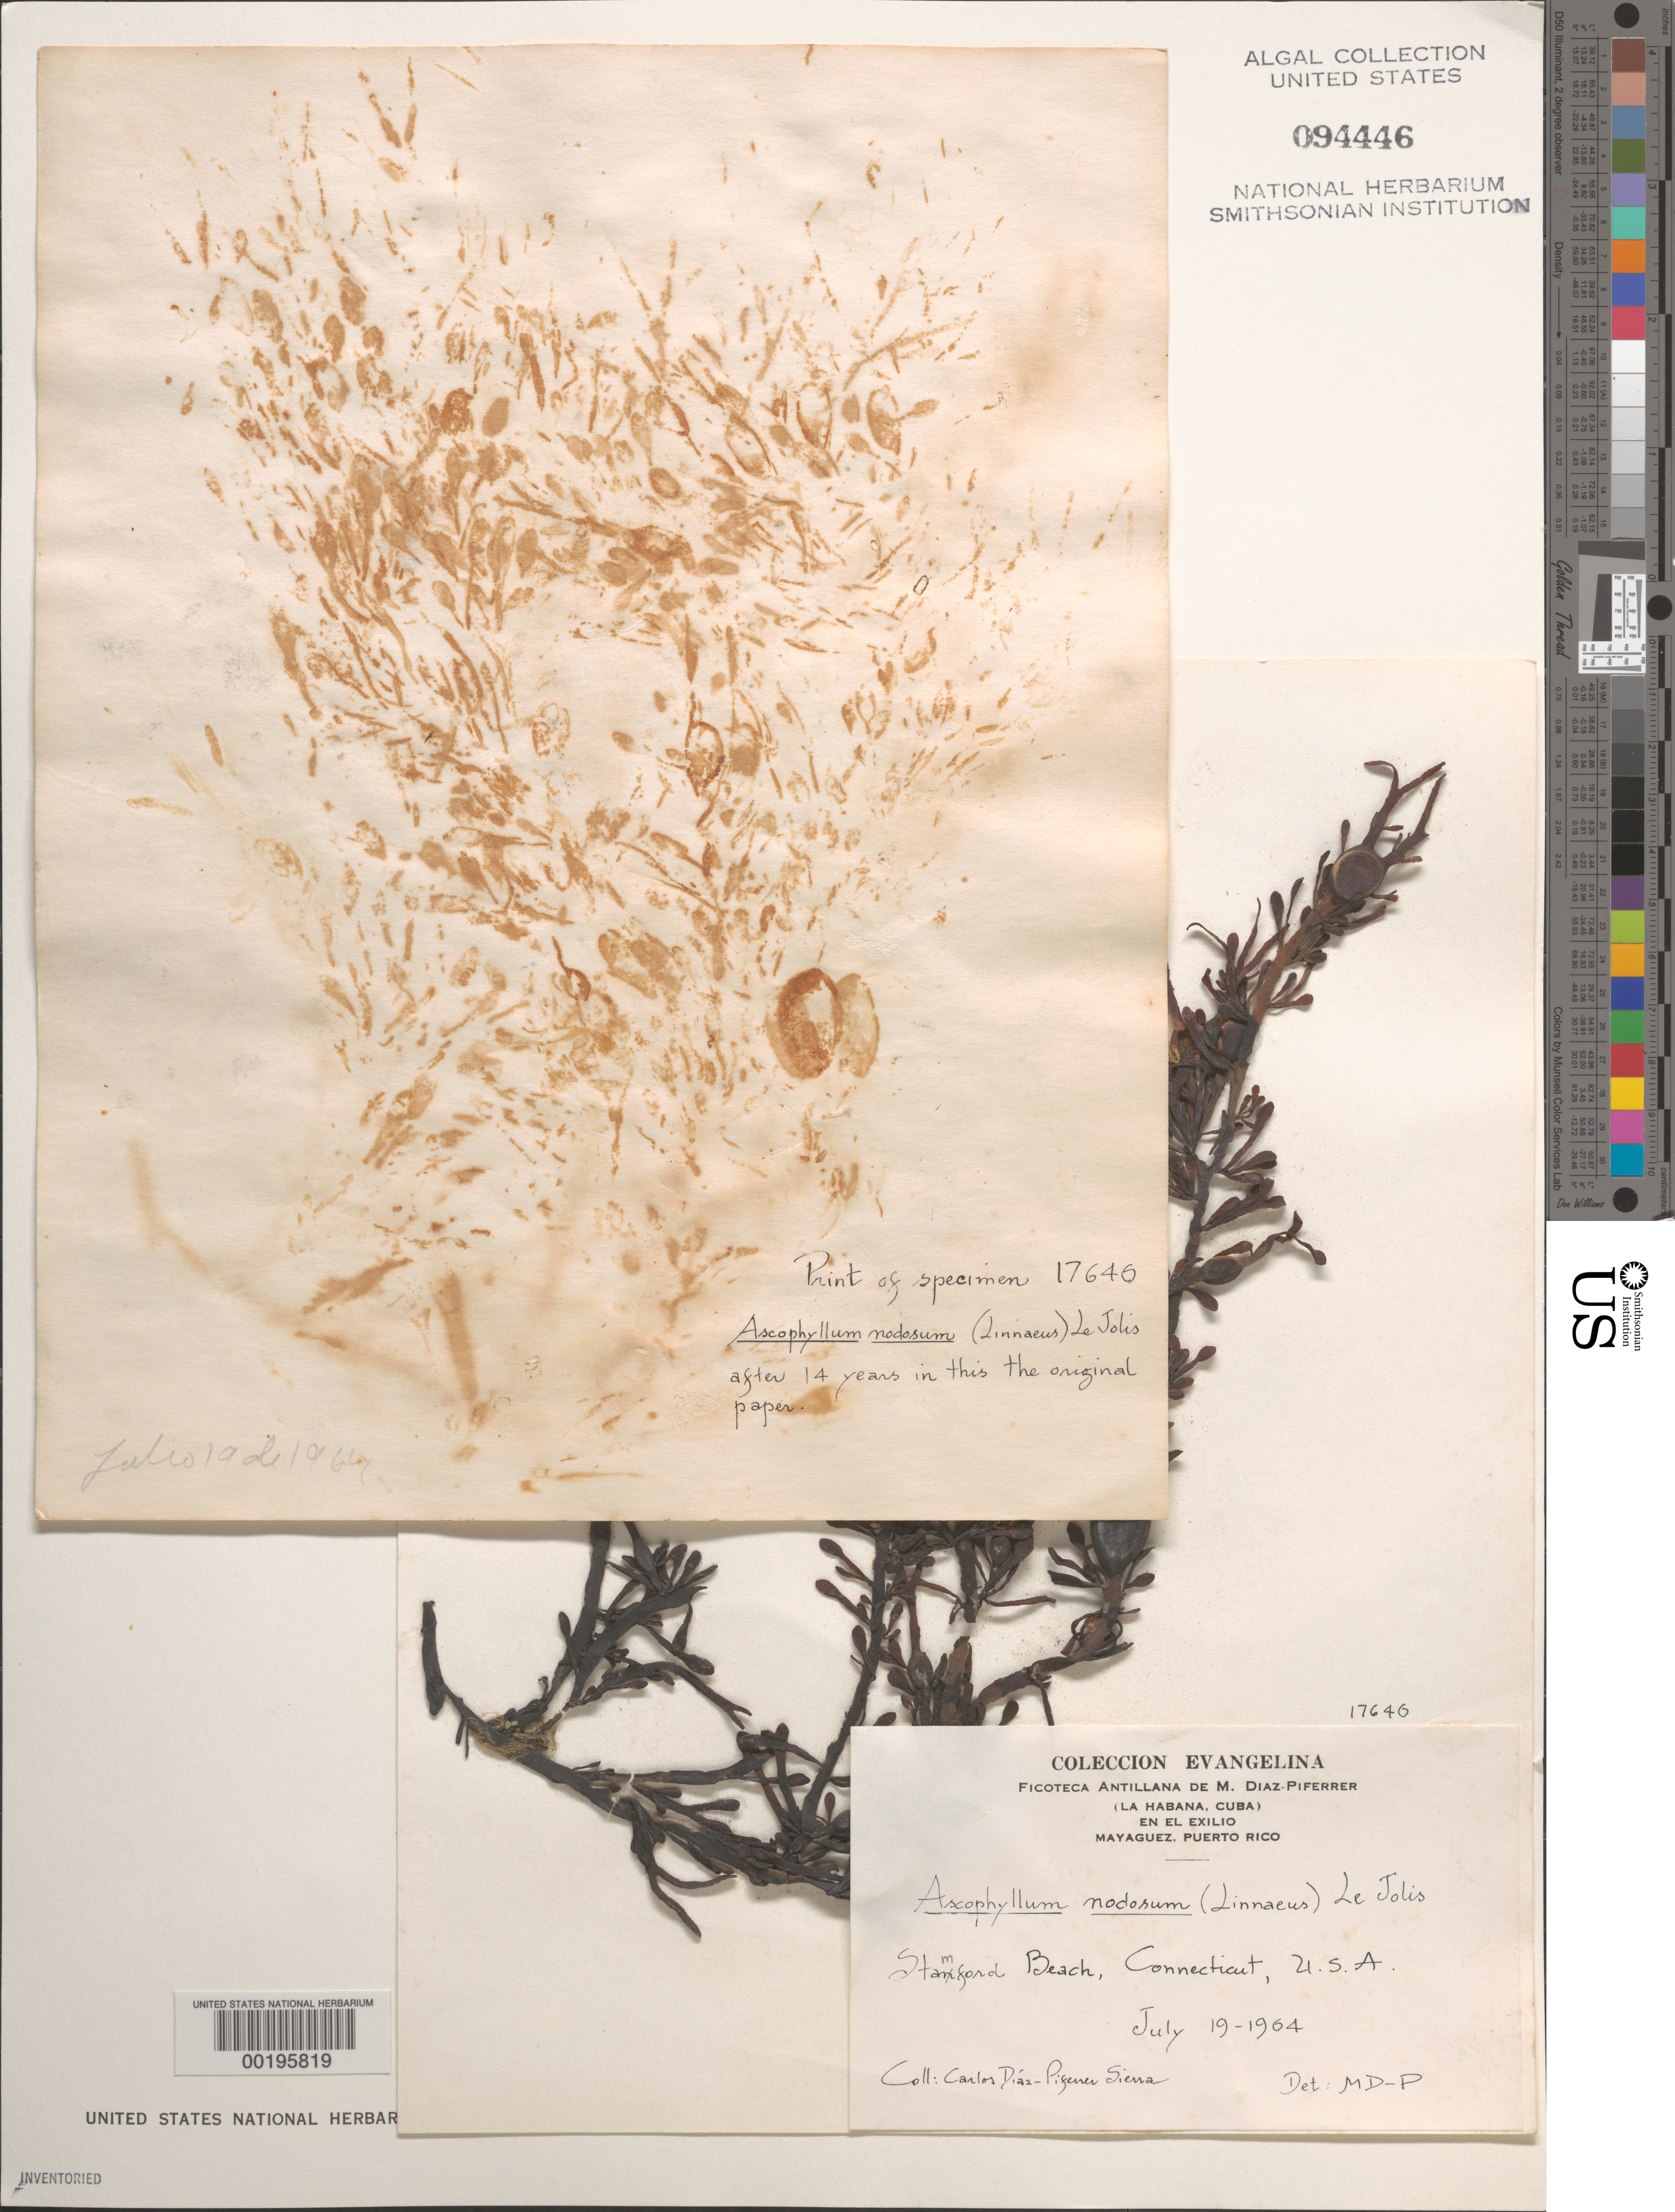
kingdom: Chromista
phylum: Ochrophyta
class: Phaeophyceae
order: Fucales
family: Fucaceae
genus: Ascophyllum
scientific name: Ascophyllum nodosum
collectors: C. Diaz-Piferrer Sierra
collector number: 17640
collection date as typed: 19 Jul 1964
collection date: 1964-07-19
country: United States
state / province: Connecticut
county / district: Fairfield County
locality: Stamford Beach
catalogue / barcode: US 94446